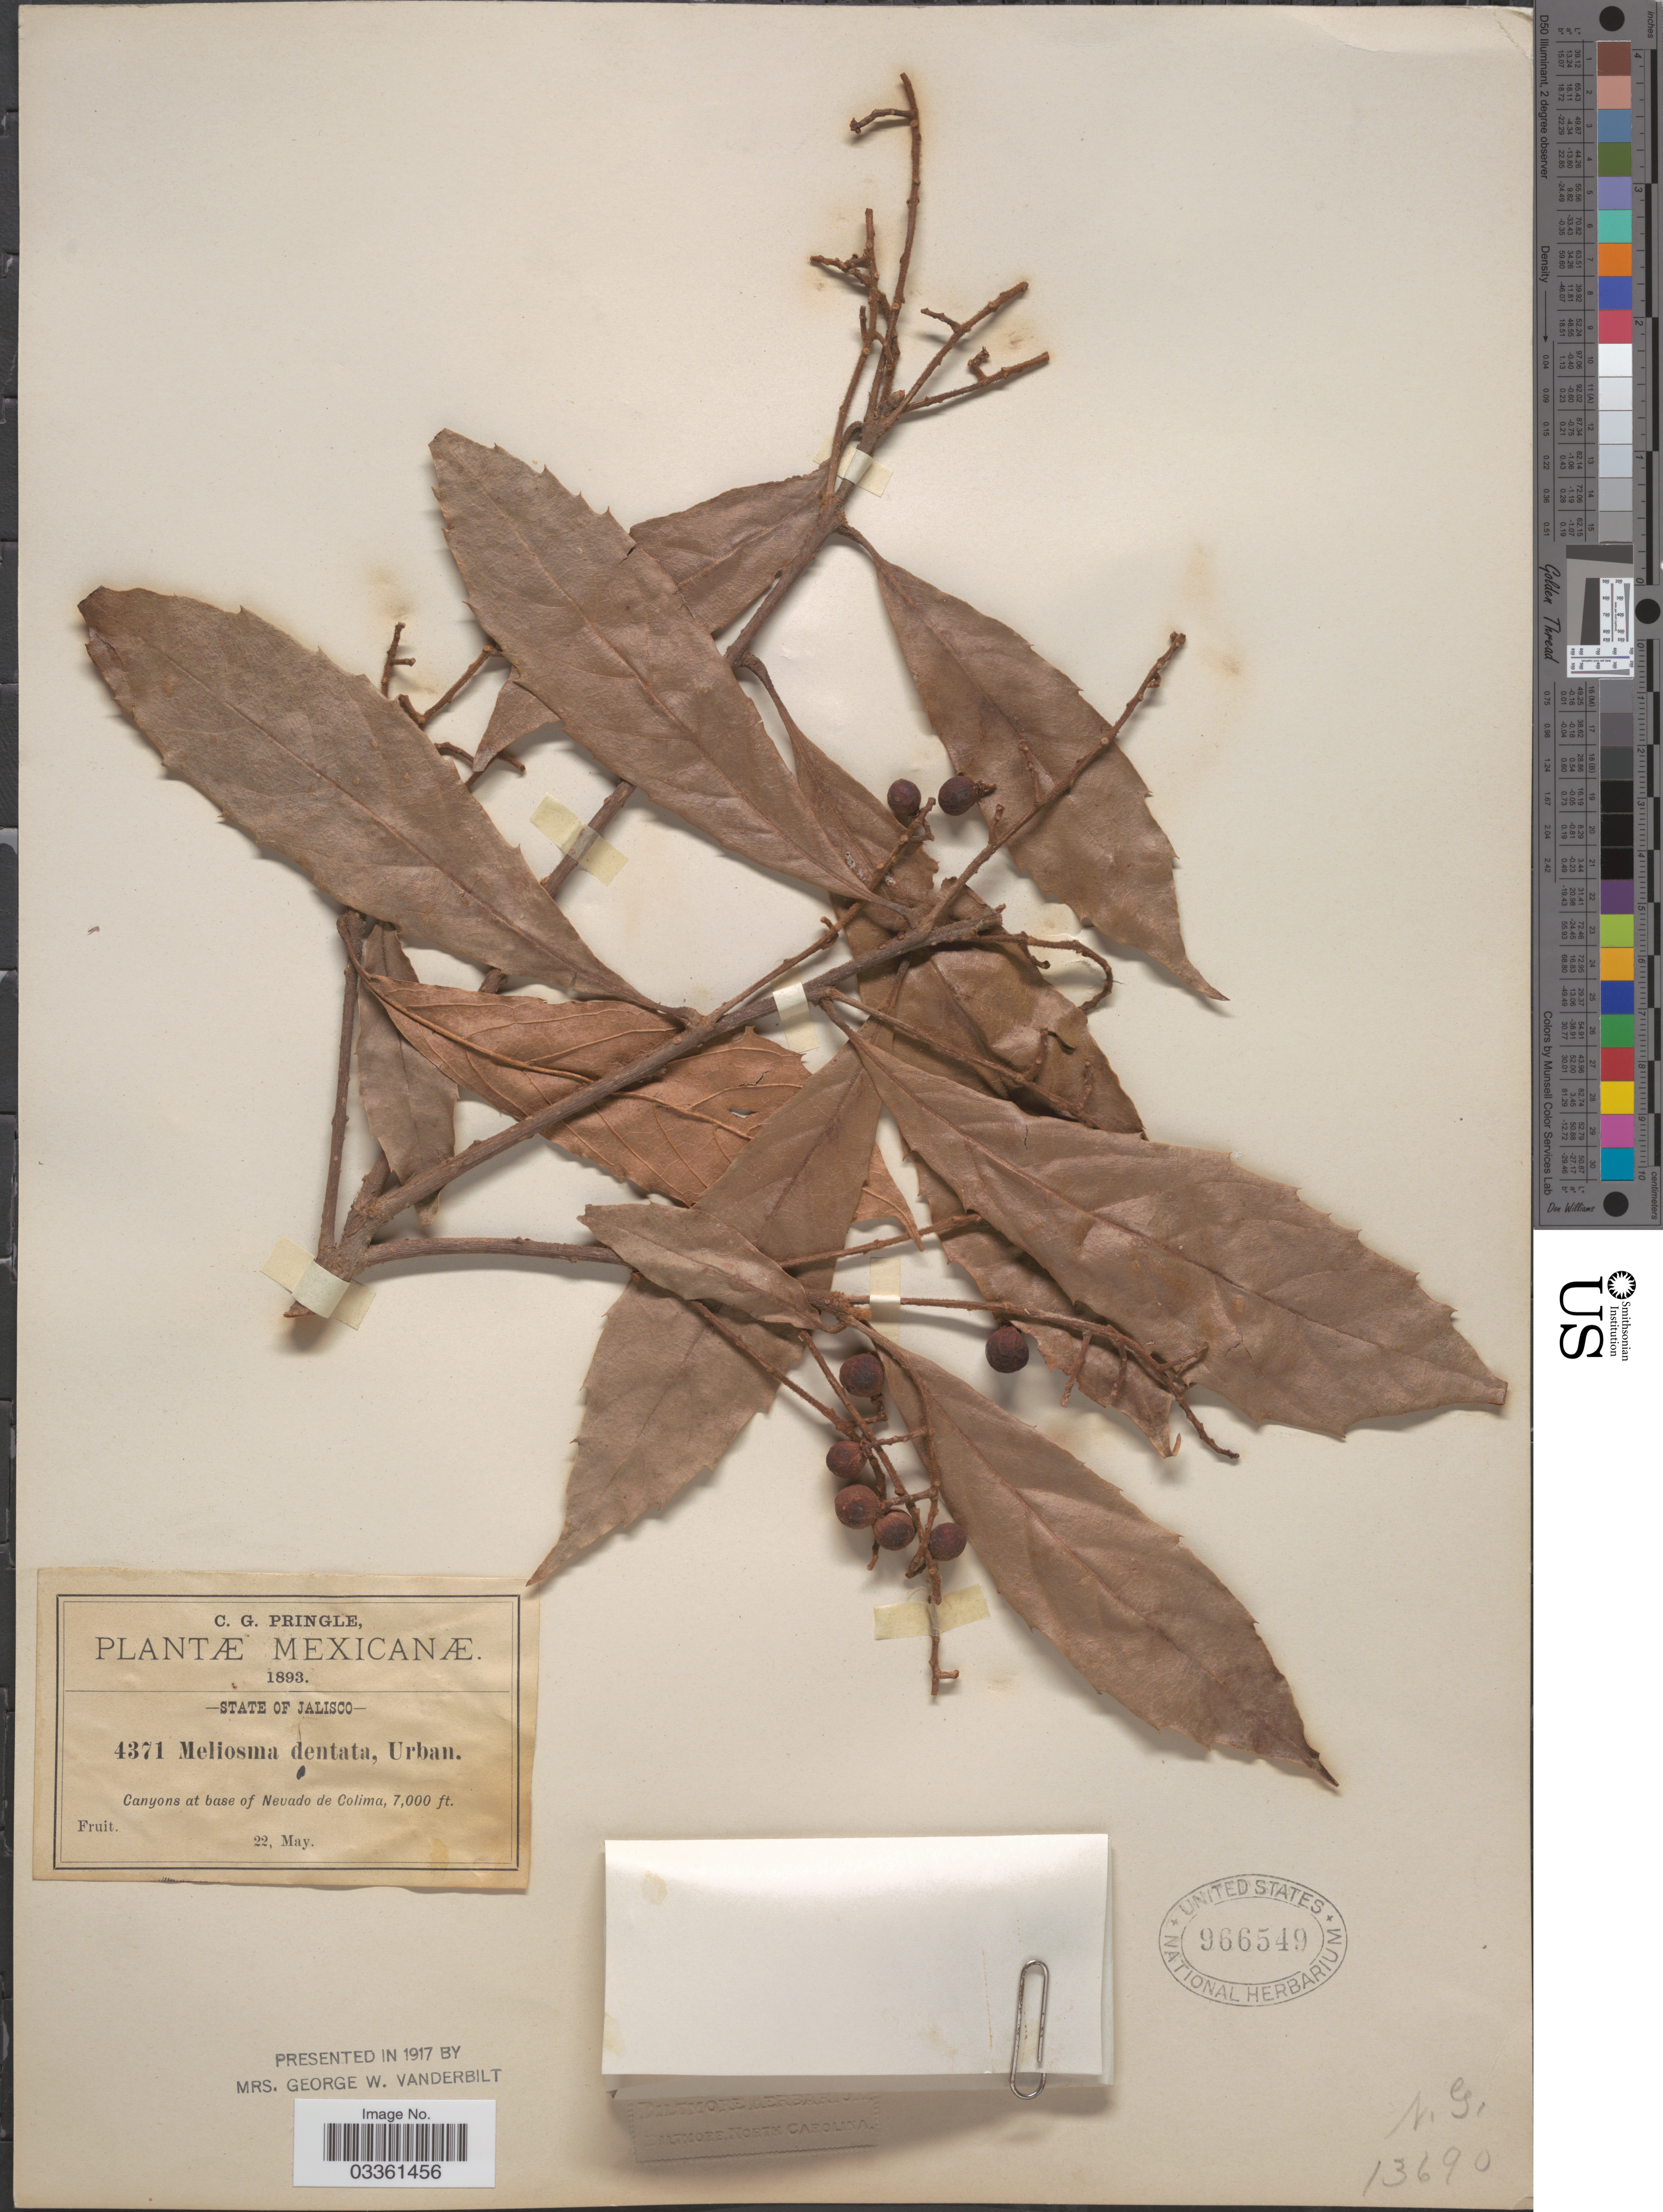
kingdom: Plantae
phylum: Tracheophyta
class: Magnoliopsida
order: Proteales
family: Sabiaceae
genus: Meliosma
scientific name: Meliosma dentata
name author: (Liebm.) Urb.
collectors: C. G. Pringle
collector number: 4371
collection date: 1893-05-22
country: Mexico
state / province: Jalisco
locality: Canyons at base of Nevado de Colima.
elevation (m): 2134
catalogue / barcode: US 966549